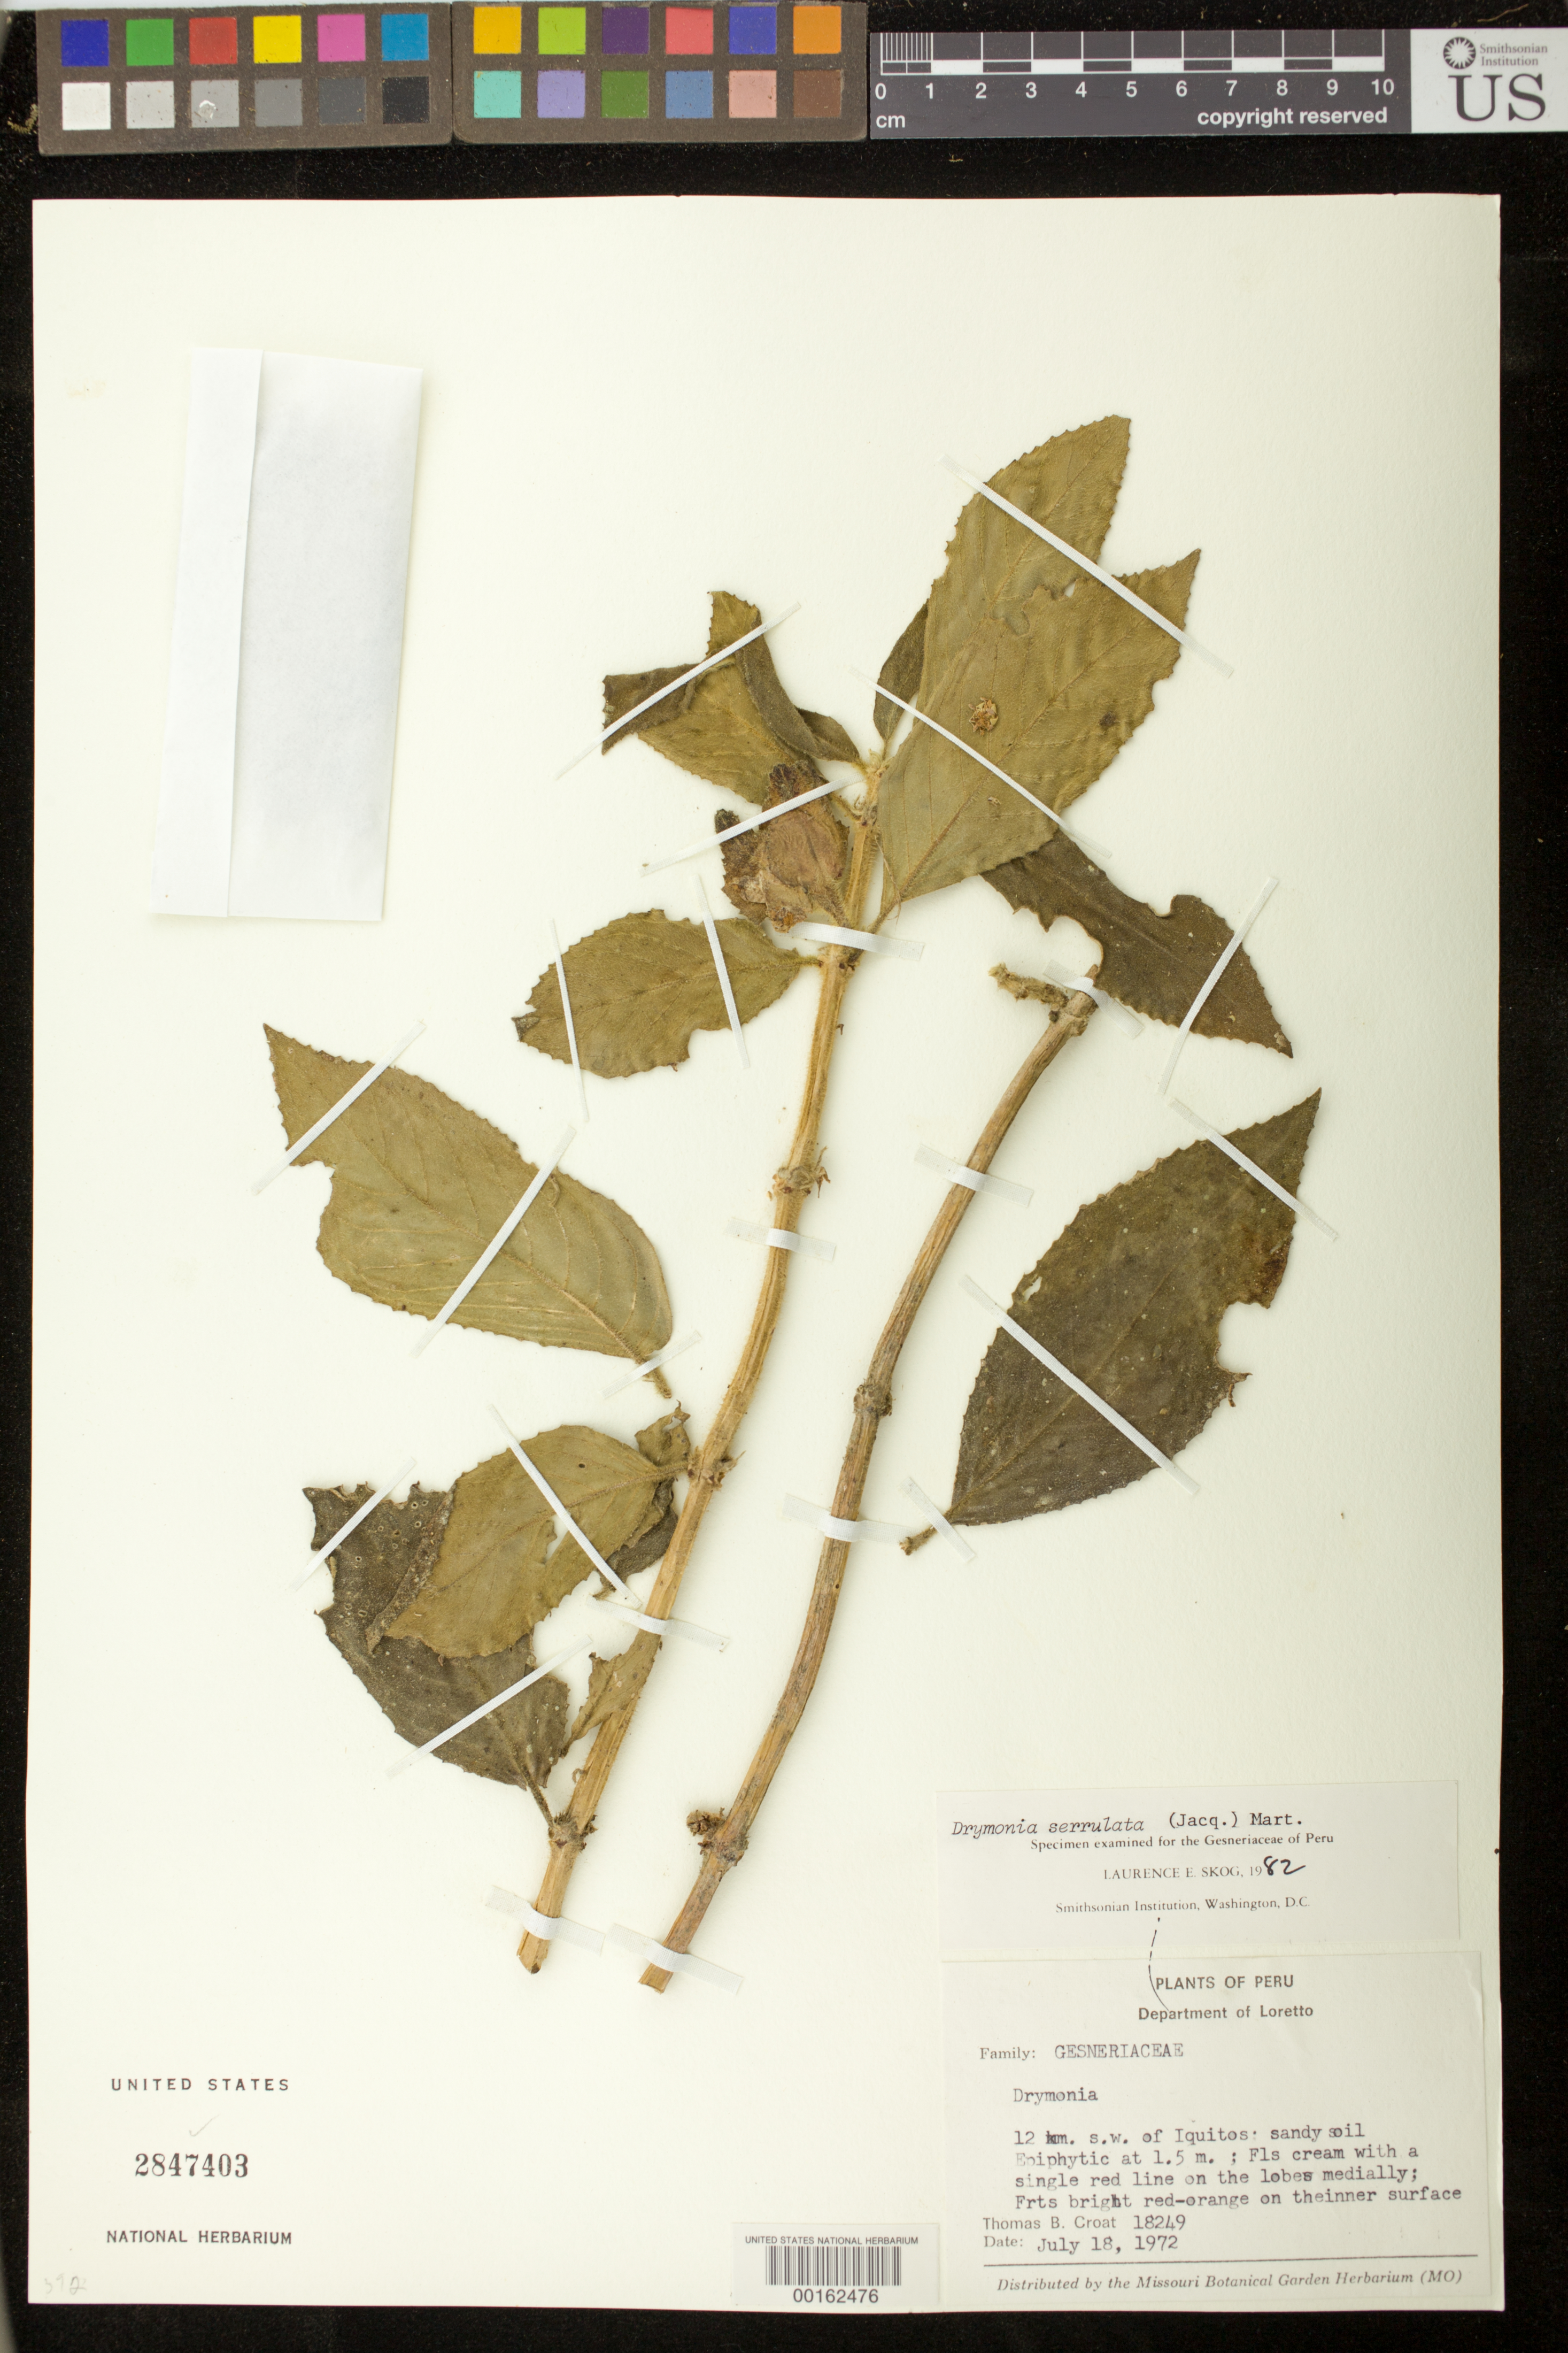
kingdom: Plantae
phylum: Tracheophyta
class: Magnoliopsida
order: Lamiales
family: Gesneriaceae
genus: Drymonia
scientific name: Drymonia serrulata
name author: (Jacq.) Mart.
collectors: T. B. Croat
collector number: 18249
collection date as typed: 18 Jul 1972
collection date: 1972-07-18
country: Peru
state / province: Loreto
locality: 12 km SW of Iquitos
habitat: Sandy soil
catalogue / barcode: US 2847403